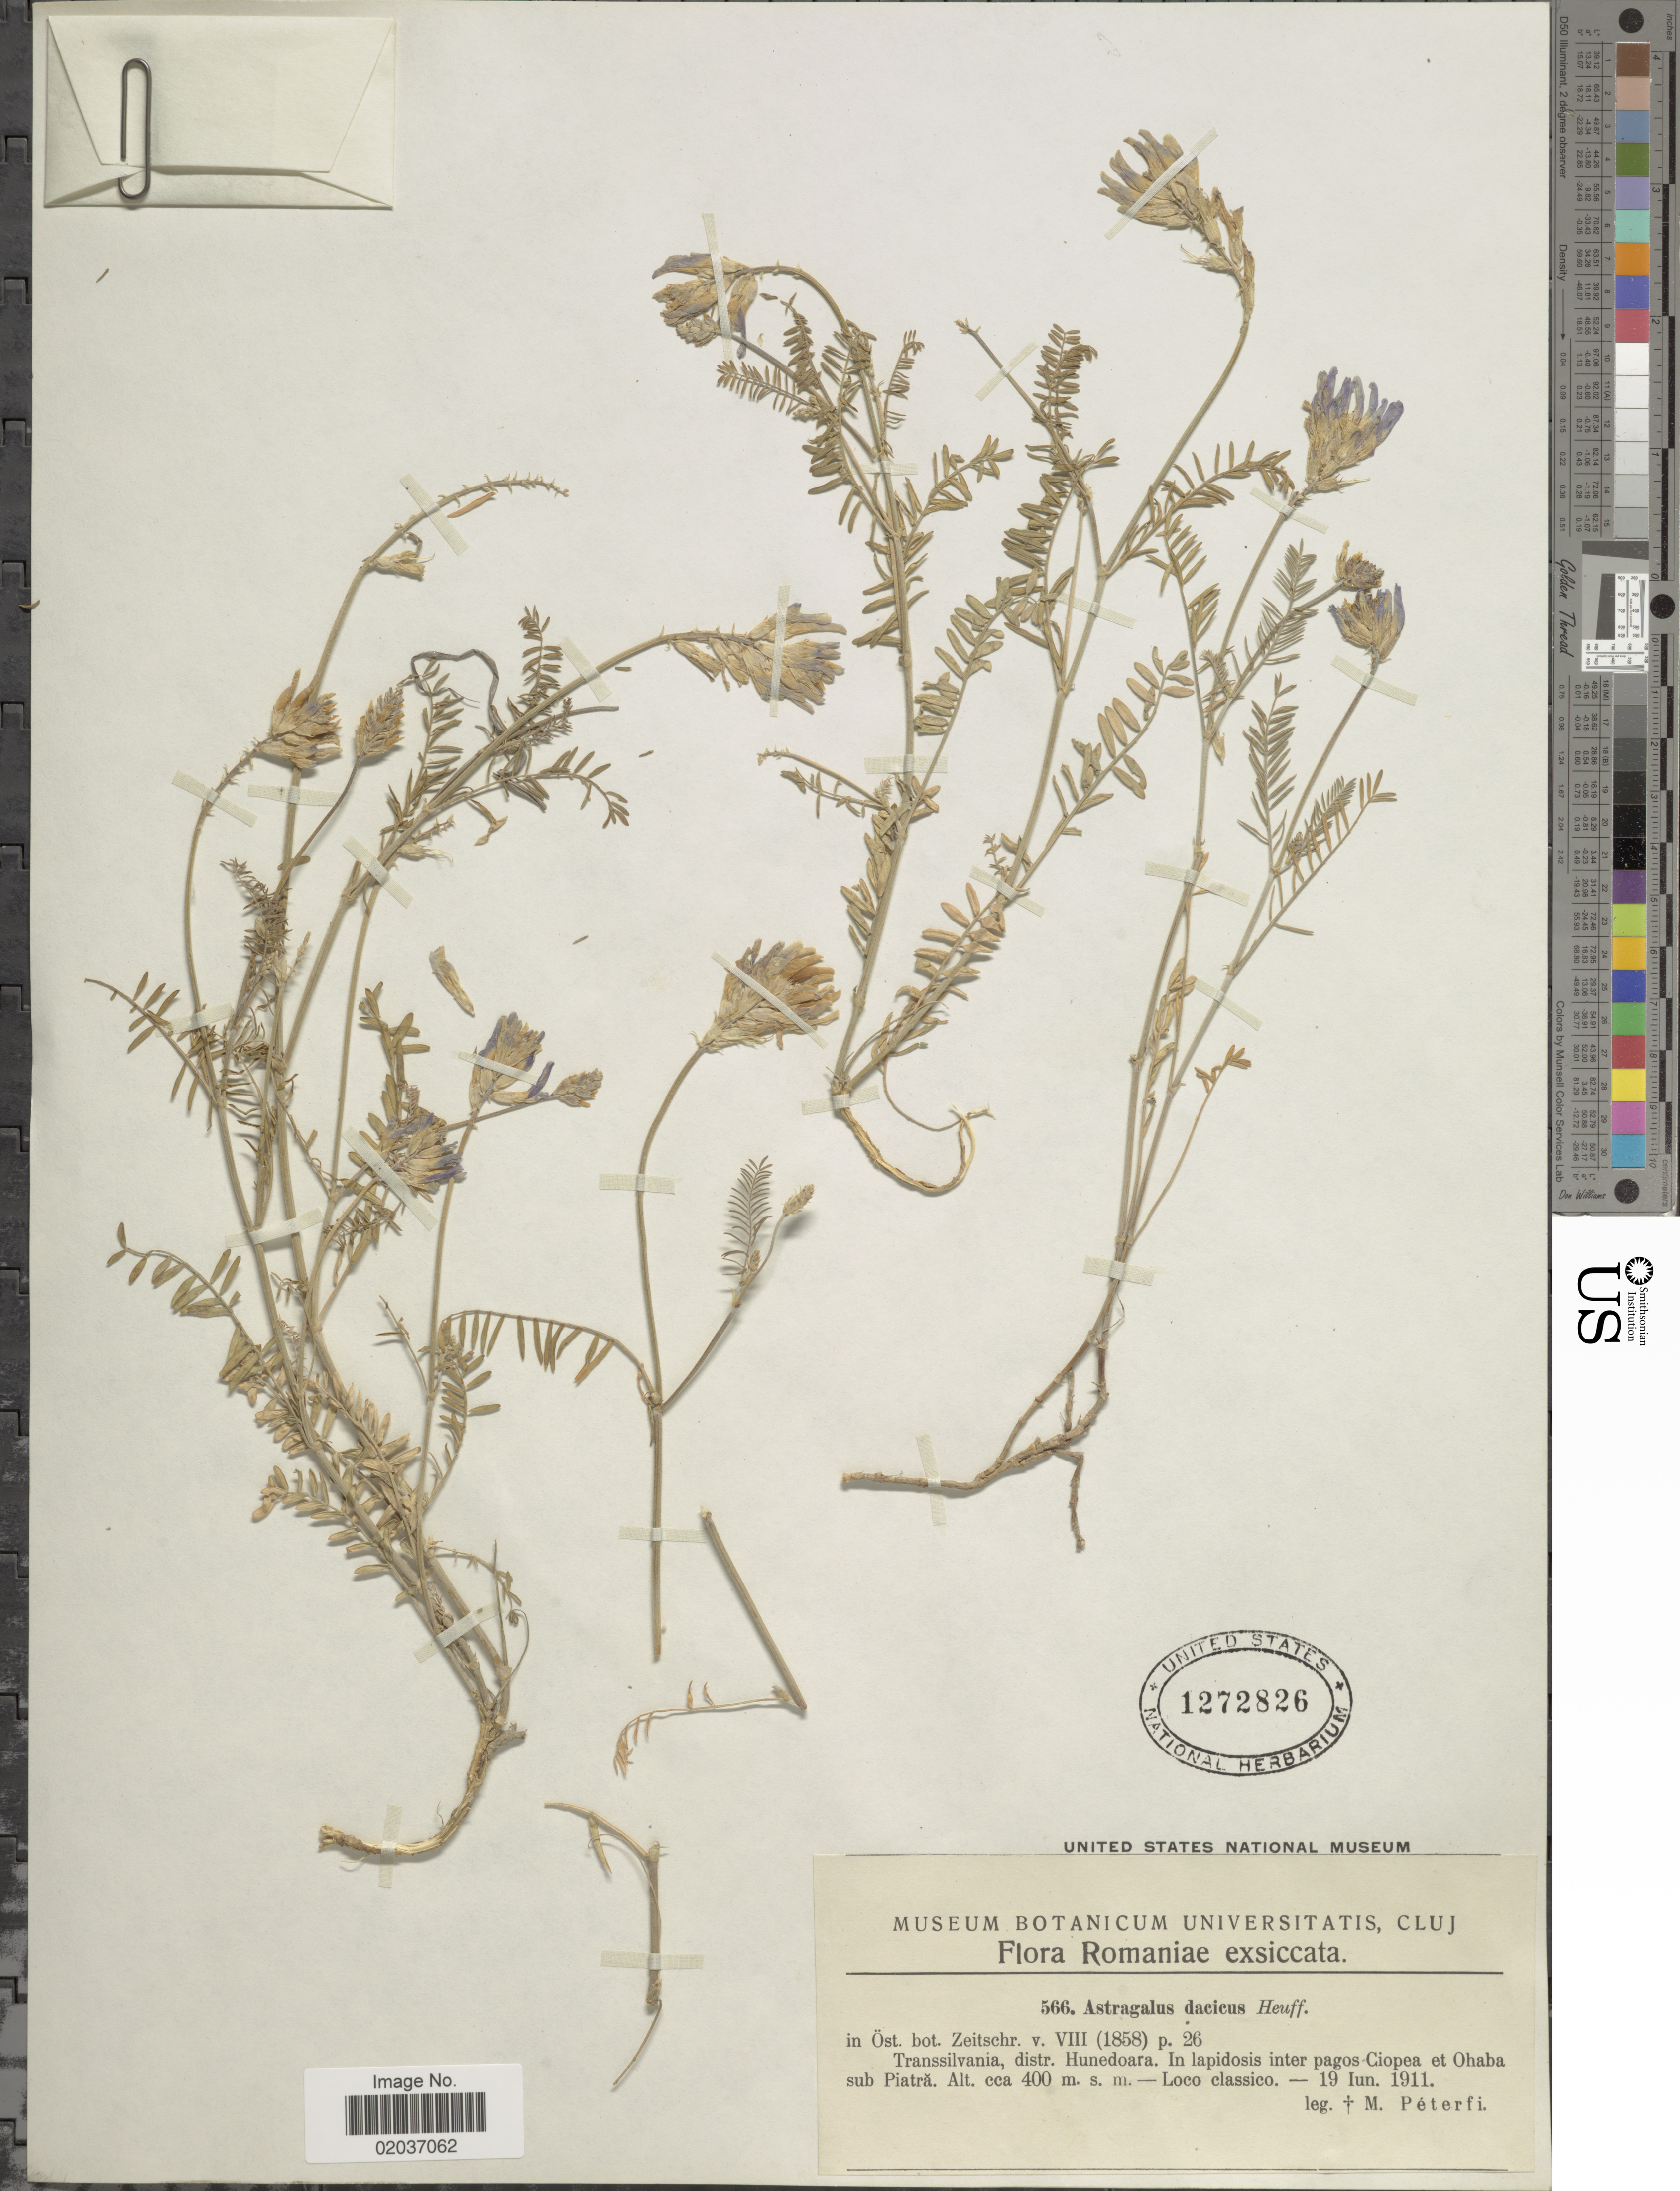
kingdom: Plantae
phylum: Tracheophyta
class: Magnoliopsida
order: Fabales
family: Fabaceae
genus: Astragalus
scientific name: Astragalus dacicus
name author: Heuff.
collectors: M. Péterfi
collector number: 566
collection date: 1911-06-19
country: Romania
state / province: Hunedoara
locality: Transsilvania. inter pagos Ciopea et Ohaba sub Piatra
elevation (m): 400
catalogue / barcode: US 1272826